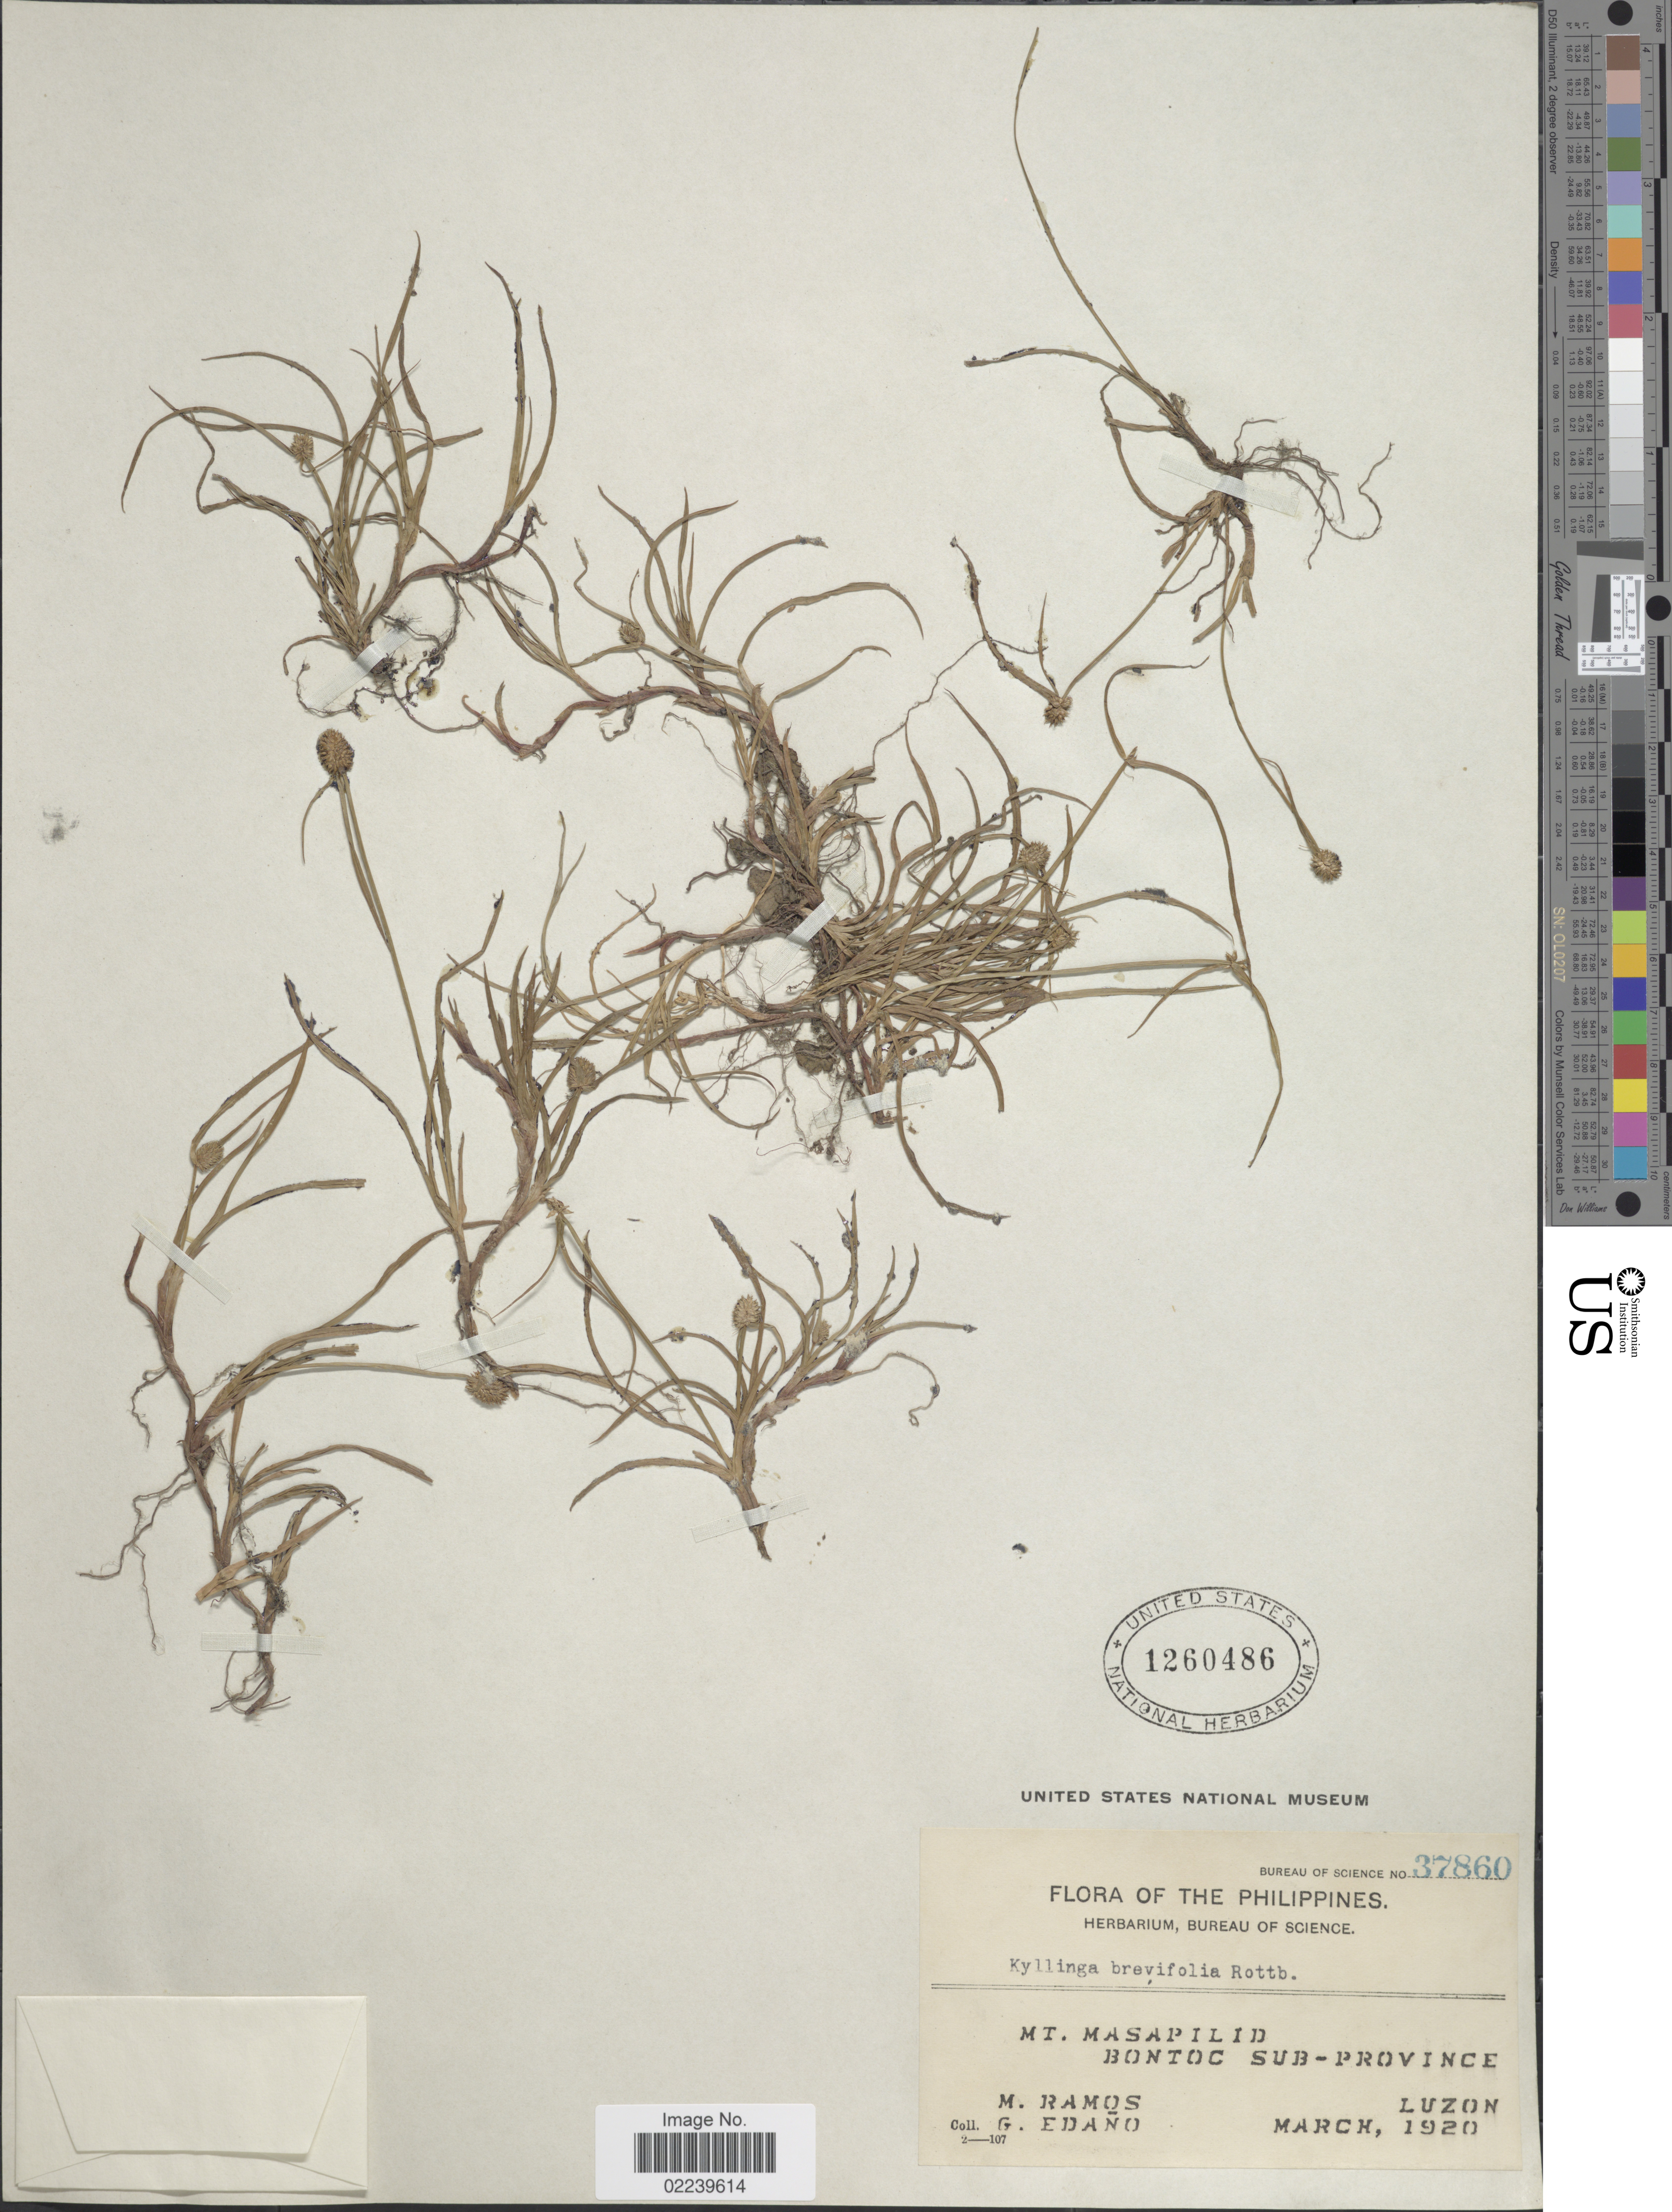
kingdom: Plantae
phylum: Tracheophyta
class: Liliopsida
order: Poales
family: Cyperaceae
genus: Cyperus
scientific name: Cyperus brevifolius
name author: (Rottb.) Hassk.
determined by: Strong, M. T., (US), Smithsonian Institution - National Museum of Natural History (UNITED STATES)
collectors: M. Ramos & G. Edaño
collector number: Bureau of Science 37860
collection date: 1920-03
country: Philippines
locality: Mt. Masapilid, Bontoc Sub-Province, Luzon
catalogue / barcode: US 1260486